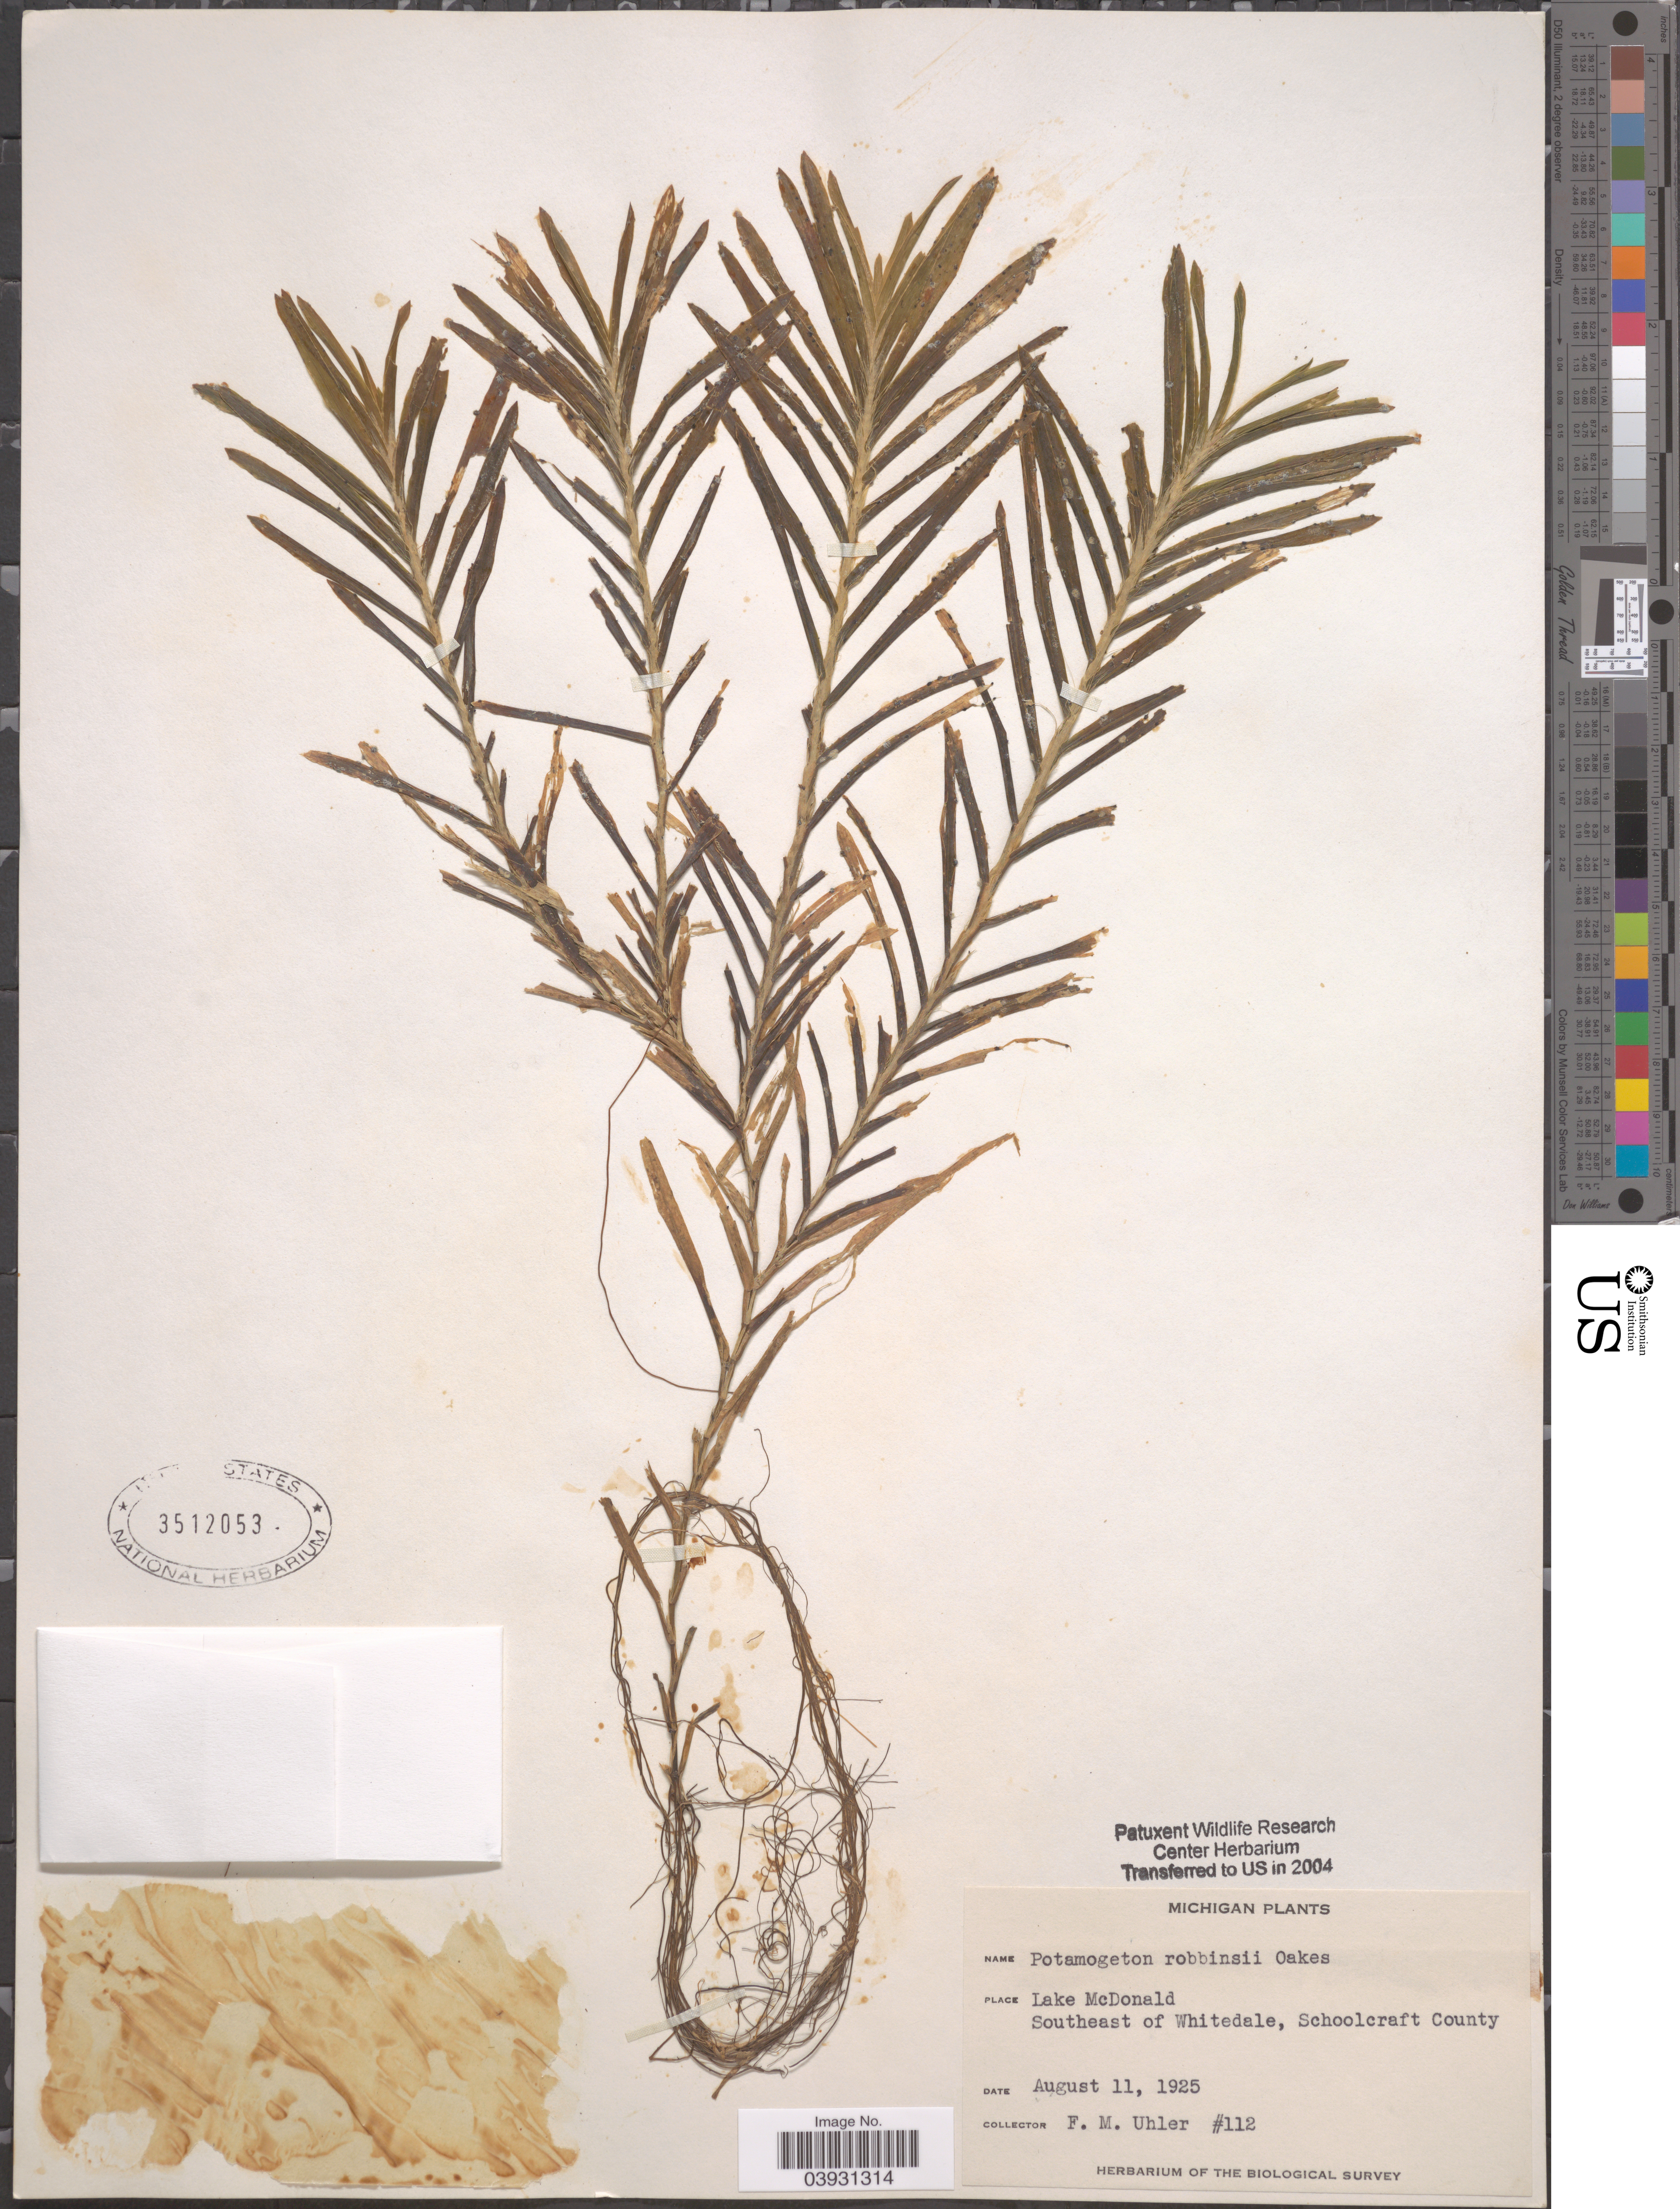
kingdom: Plantae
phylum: Tracheophyta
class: Liliopsida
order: Alismatales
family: Potamogetonaceae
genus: Potamogeton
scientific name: Potamogeton robbinsii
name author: Oakes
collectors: F. M. Uhler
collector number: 112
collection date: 1925-08-11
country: United States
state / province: Michigan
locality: Lake McDonald Southeast of Whitedale, Schoolcraft County.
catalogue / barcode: US 3512053